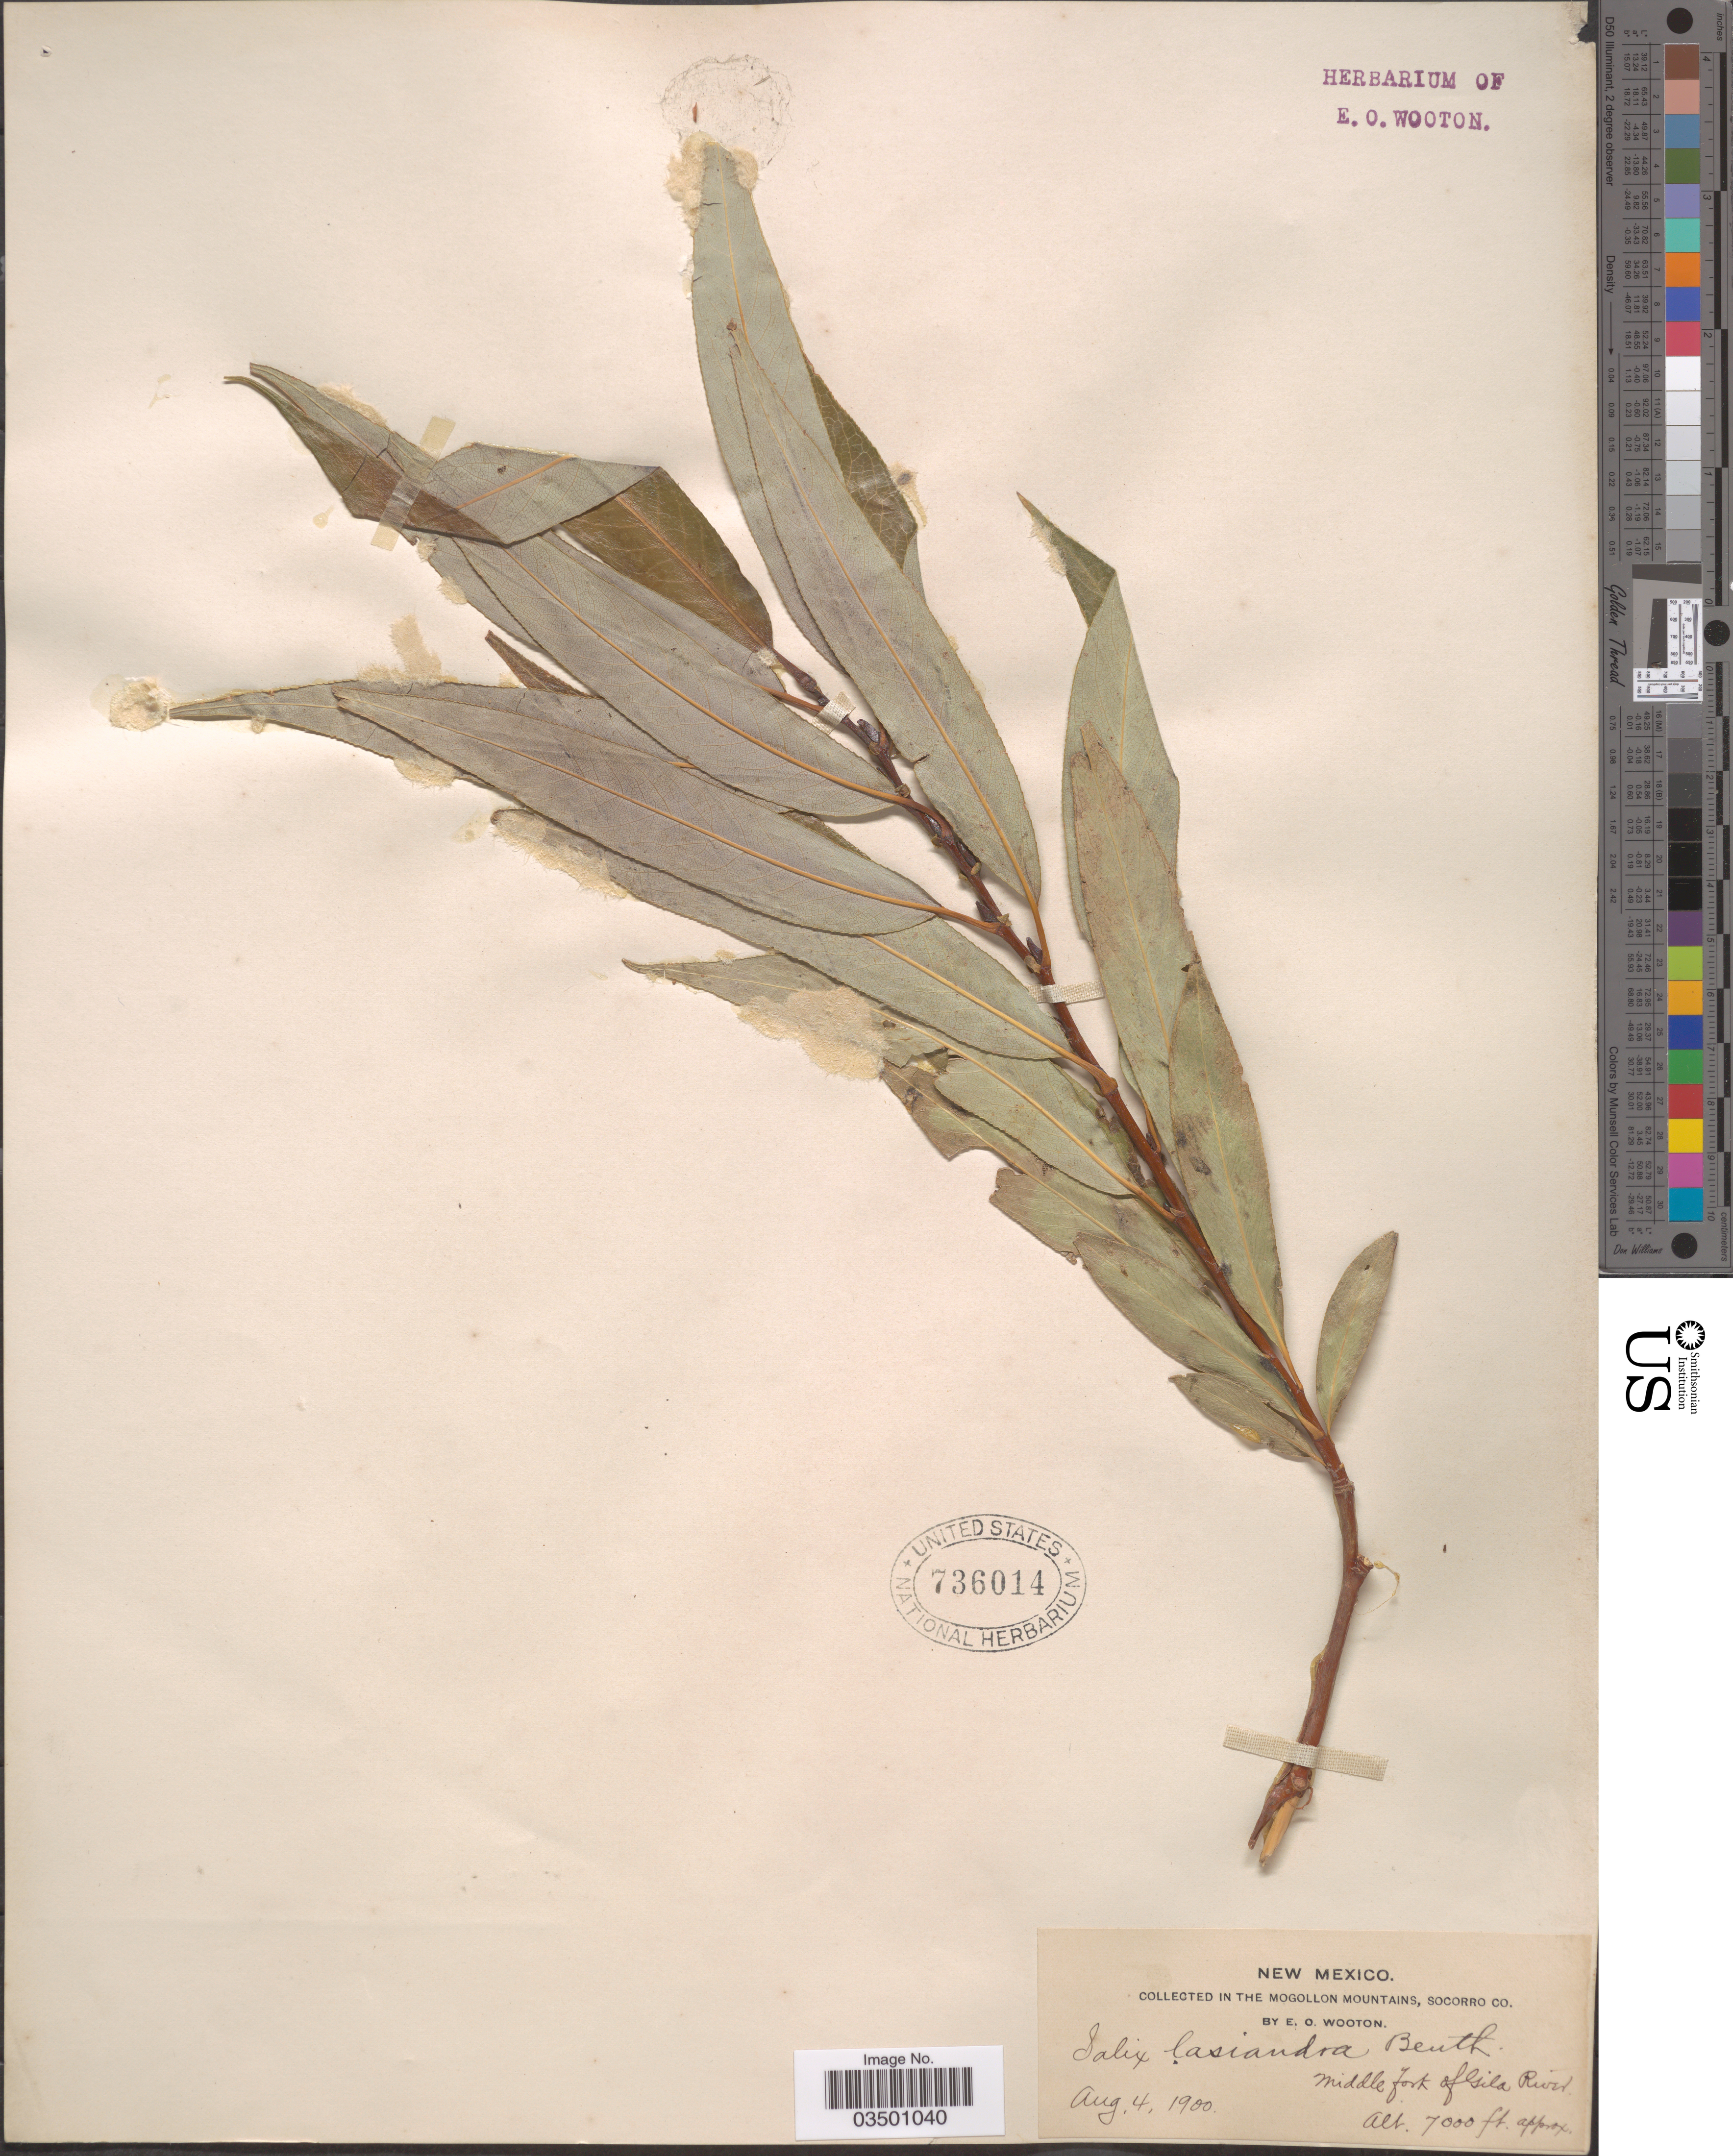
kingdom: Plantae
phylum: Tracheophyta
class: Magnoliopsida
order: Malpighiales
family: Salicaceae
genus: Salix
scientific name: Salix lasiandra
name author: Benth.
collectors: E. O. Wooton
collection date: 1900-08-04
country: United States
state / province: New Mexico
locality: The Mogollon Mountains, Socorro Co. Middle Fork of Gila River.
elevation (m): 2134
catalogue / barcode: US 736014